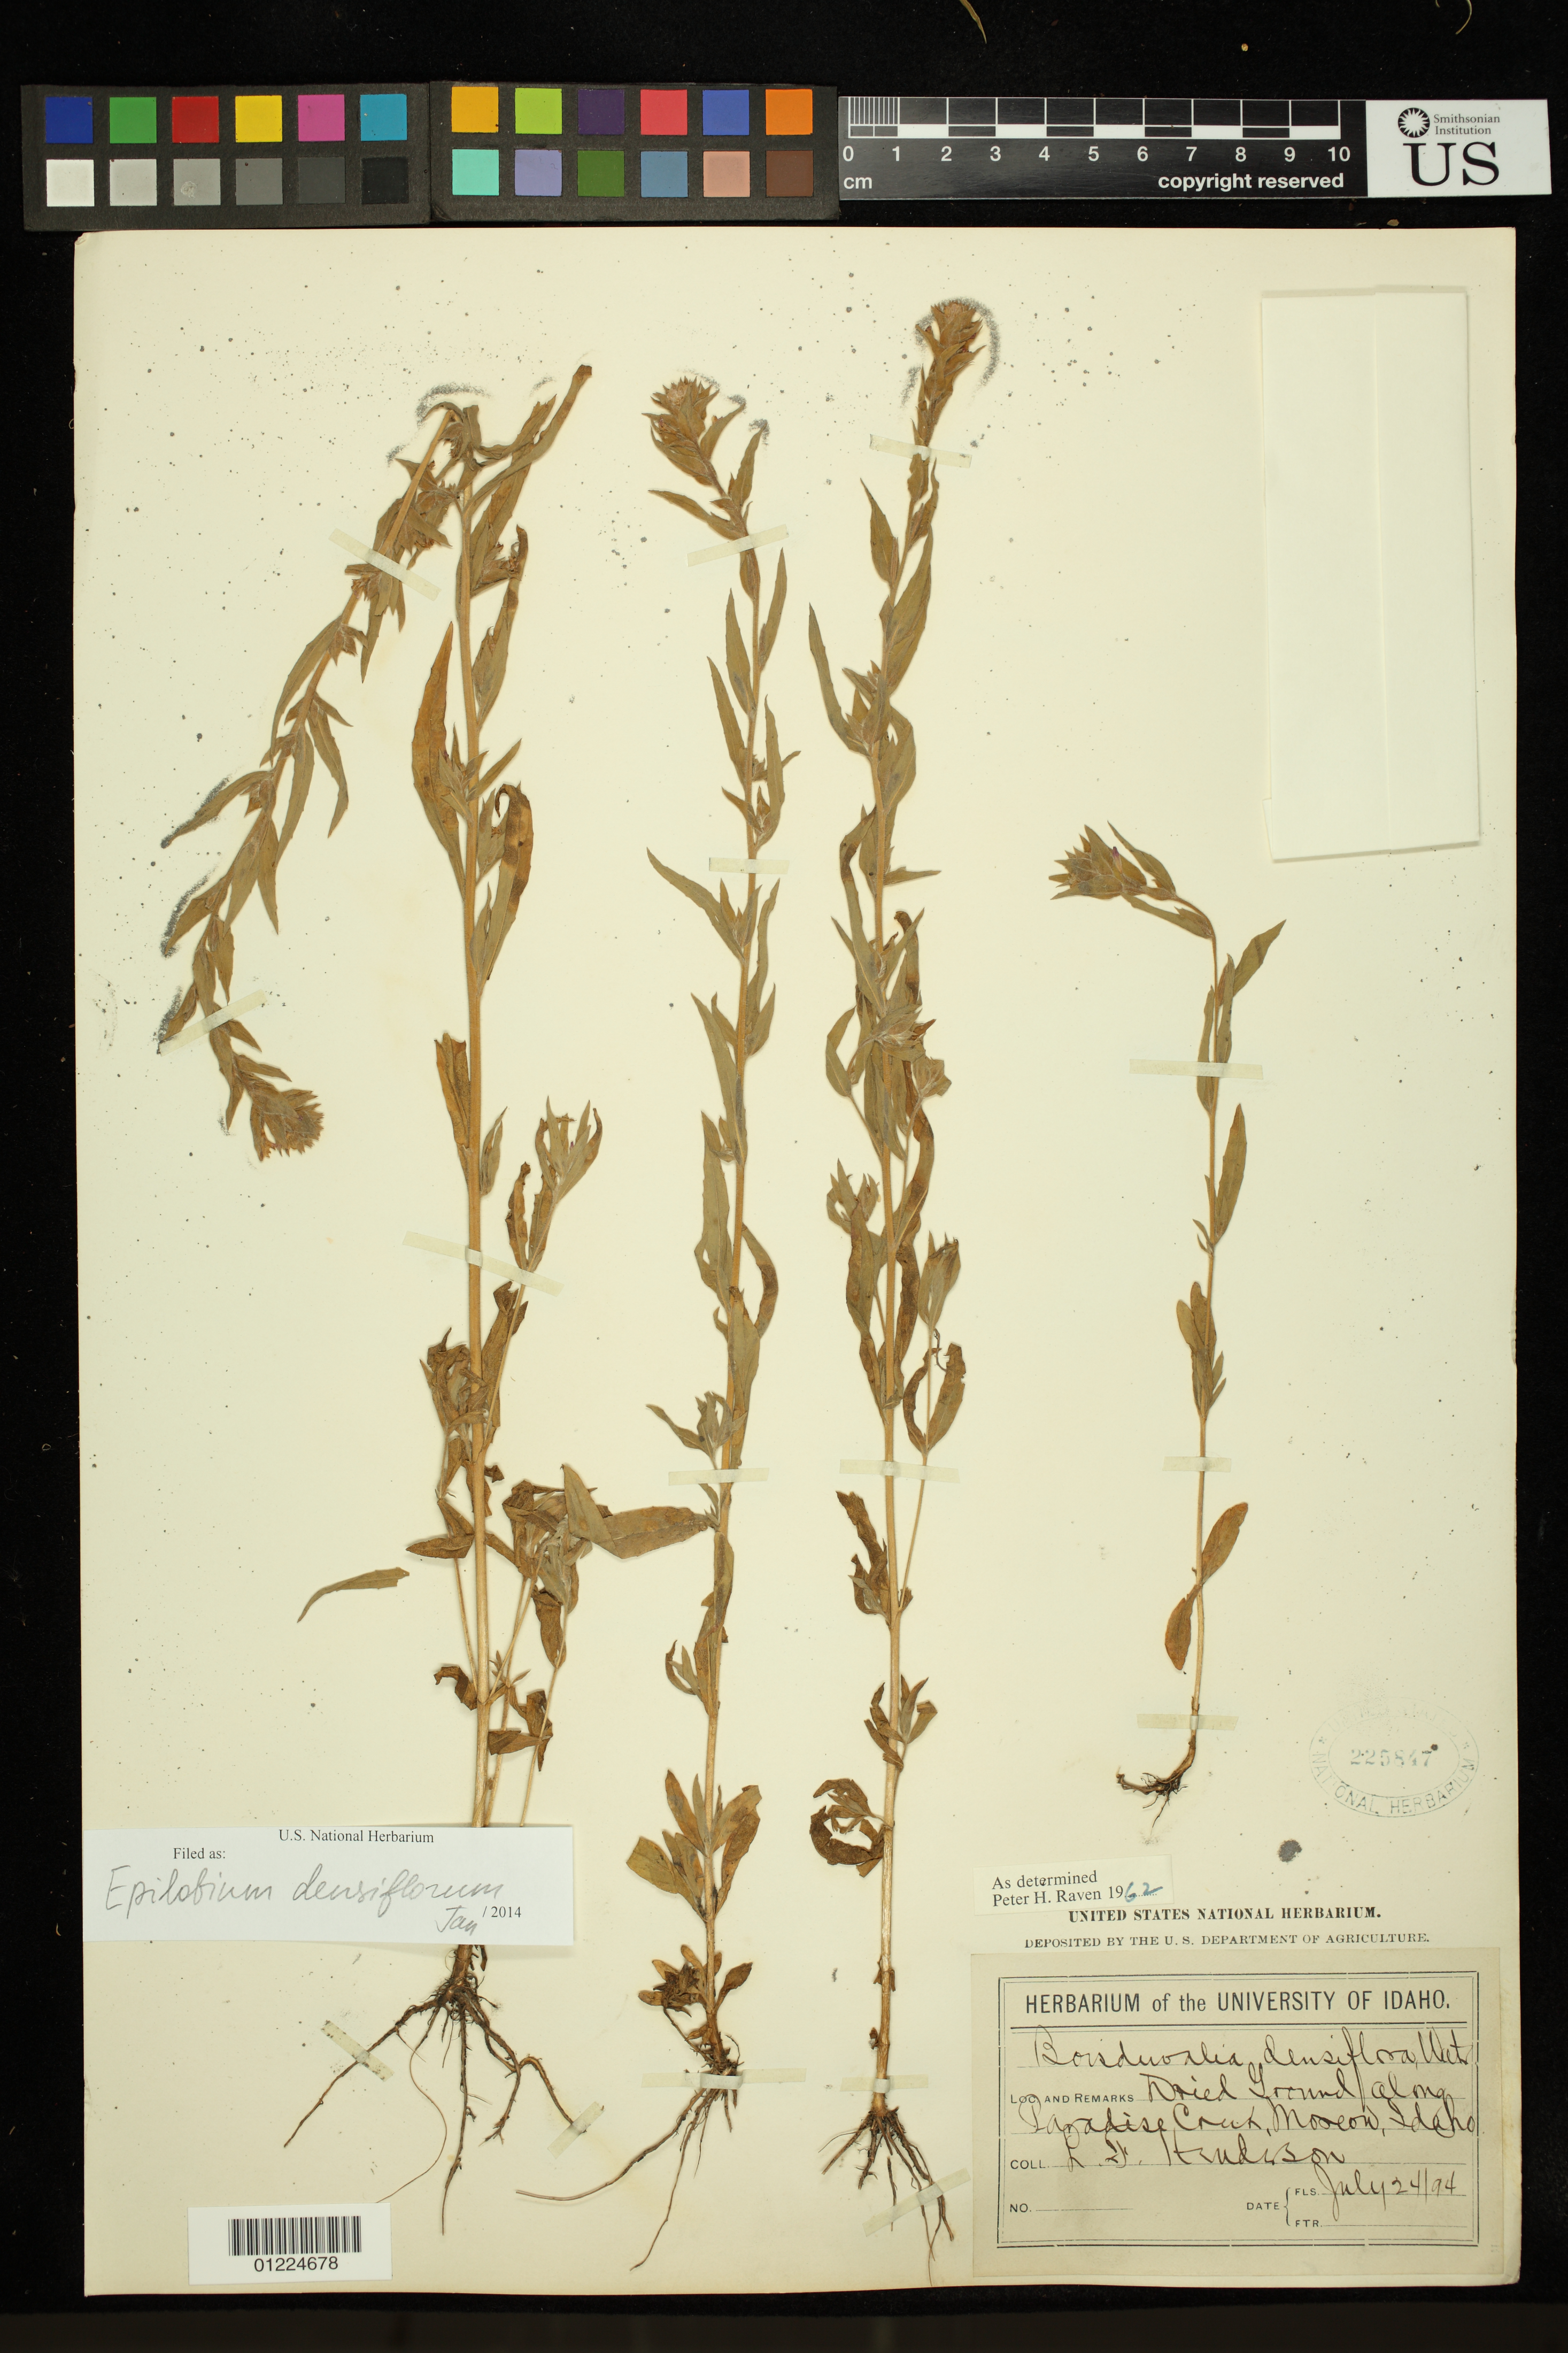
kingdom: Plantae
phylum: Tracheophyta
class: Magnoliopsida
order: Myrtales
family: Onagraceae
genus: Epilobium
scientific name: Epilobium densiflorum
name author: (Lindl.) Hoch & P.H. Raven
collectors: L. F. Henderson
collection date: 1894-07-24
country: United States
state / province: Idaho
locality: Paradise Creek, Moscow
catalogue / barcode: US 225847